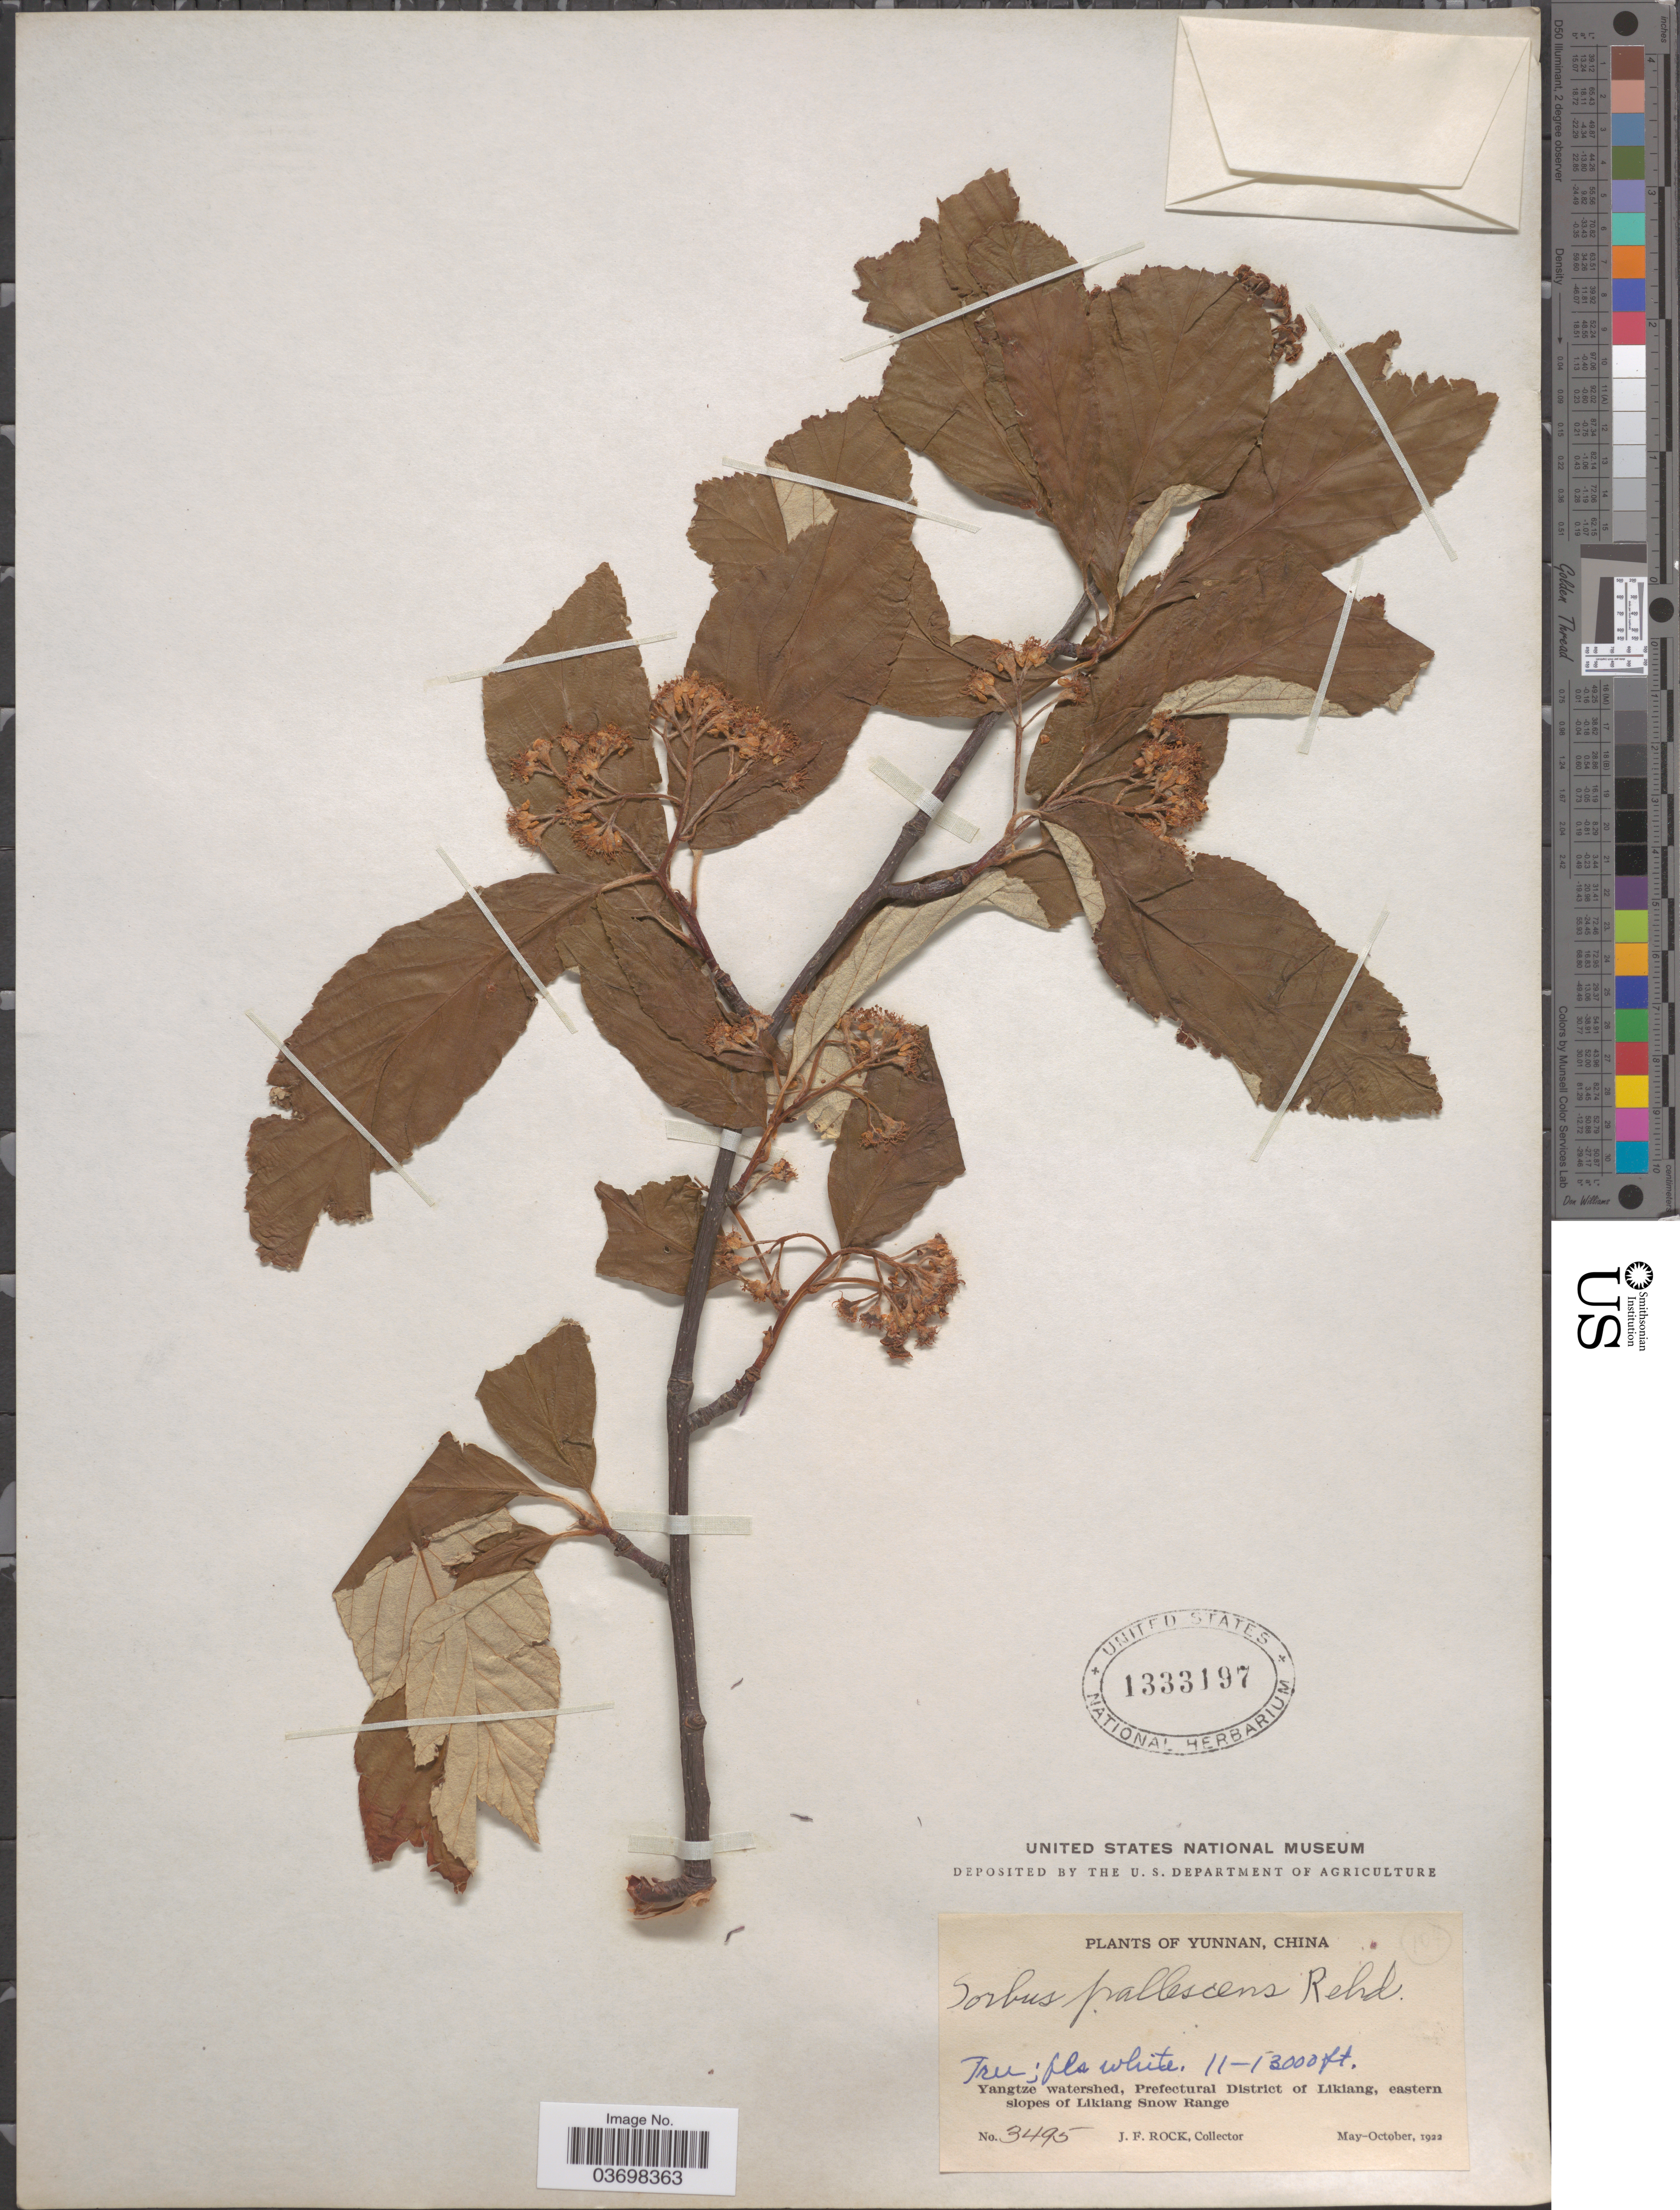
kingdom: Plantae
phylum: Tracheophyta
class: Magnoliopsida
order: Rosales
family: Rosaceae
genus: Sorbus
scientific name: Sorbus pallescens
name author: Rehder in Sarg.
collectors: J. Rock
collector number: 3495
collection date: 1922-05/1922-10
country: China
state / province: Yunnan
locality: Yangtze watershed, Prefectural District of Likiang, eastern slopes of Likiang Snow Range.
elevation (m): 3353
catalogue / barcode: US 1333197